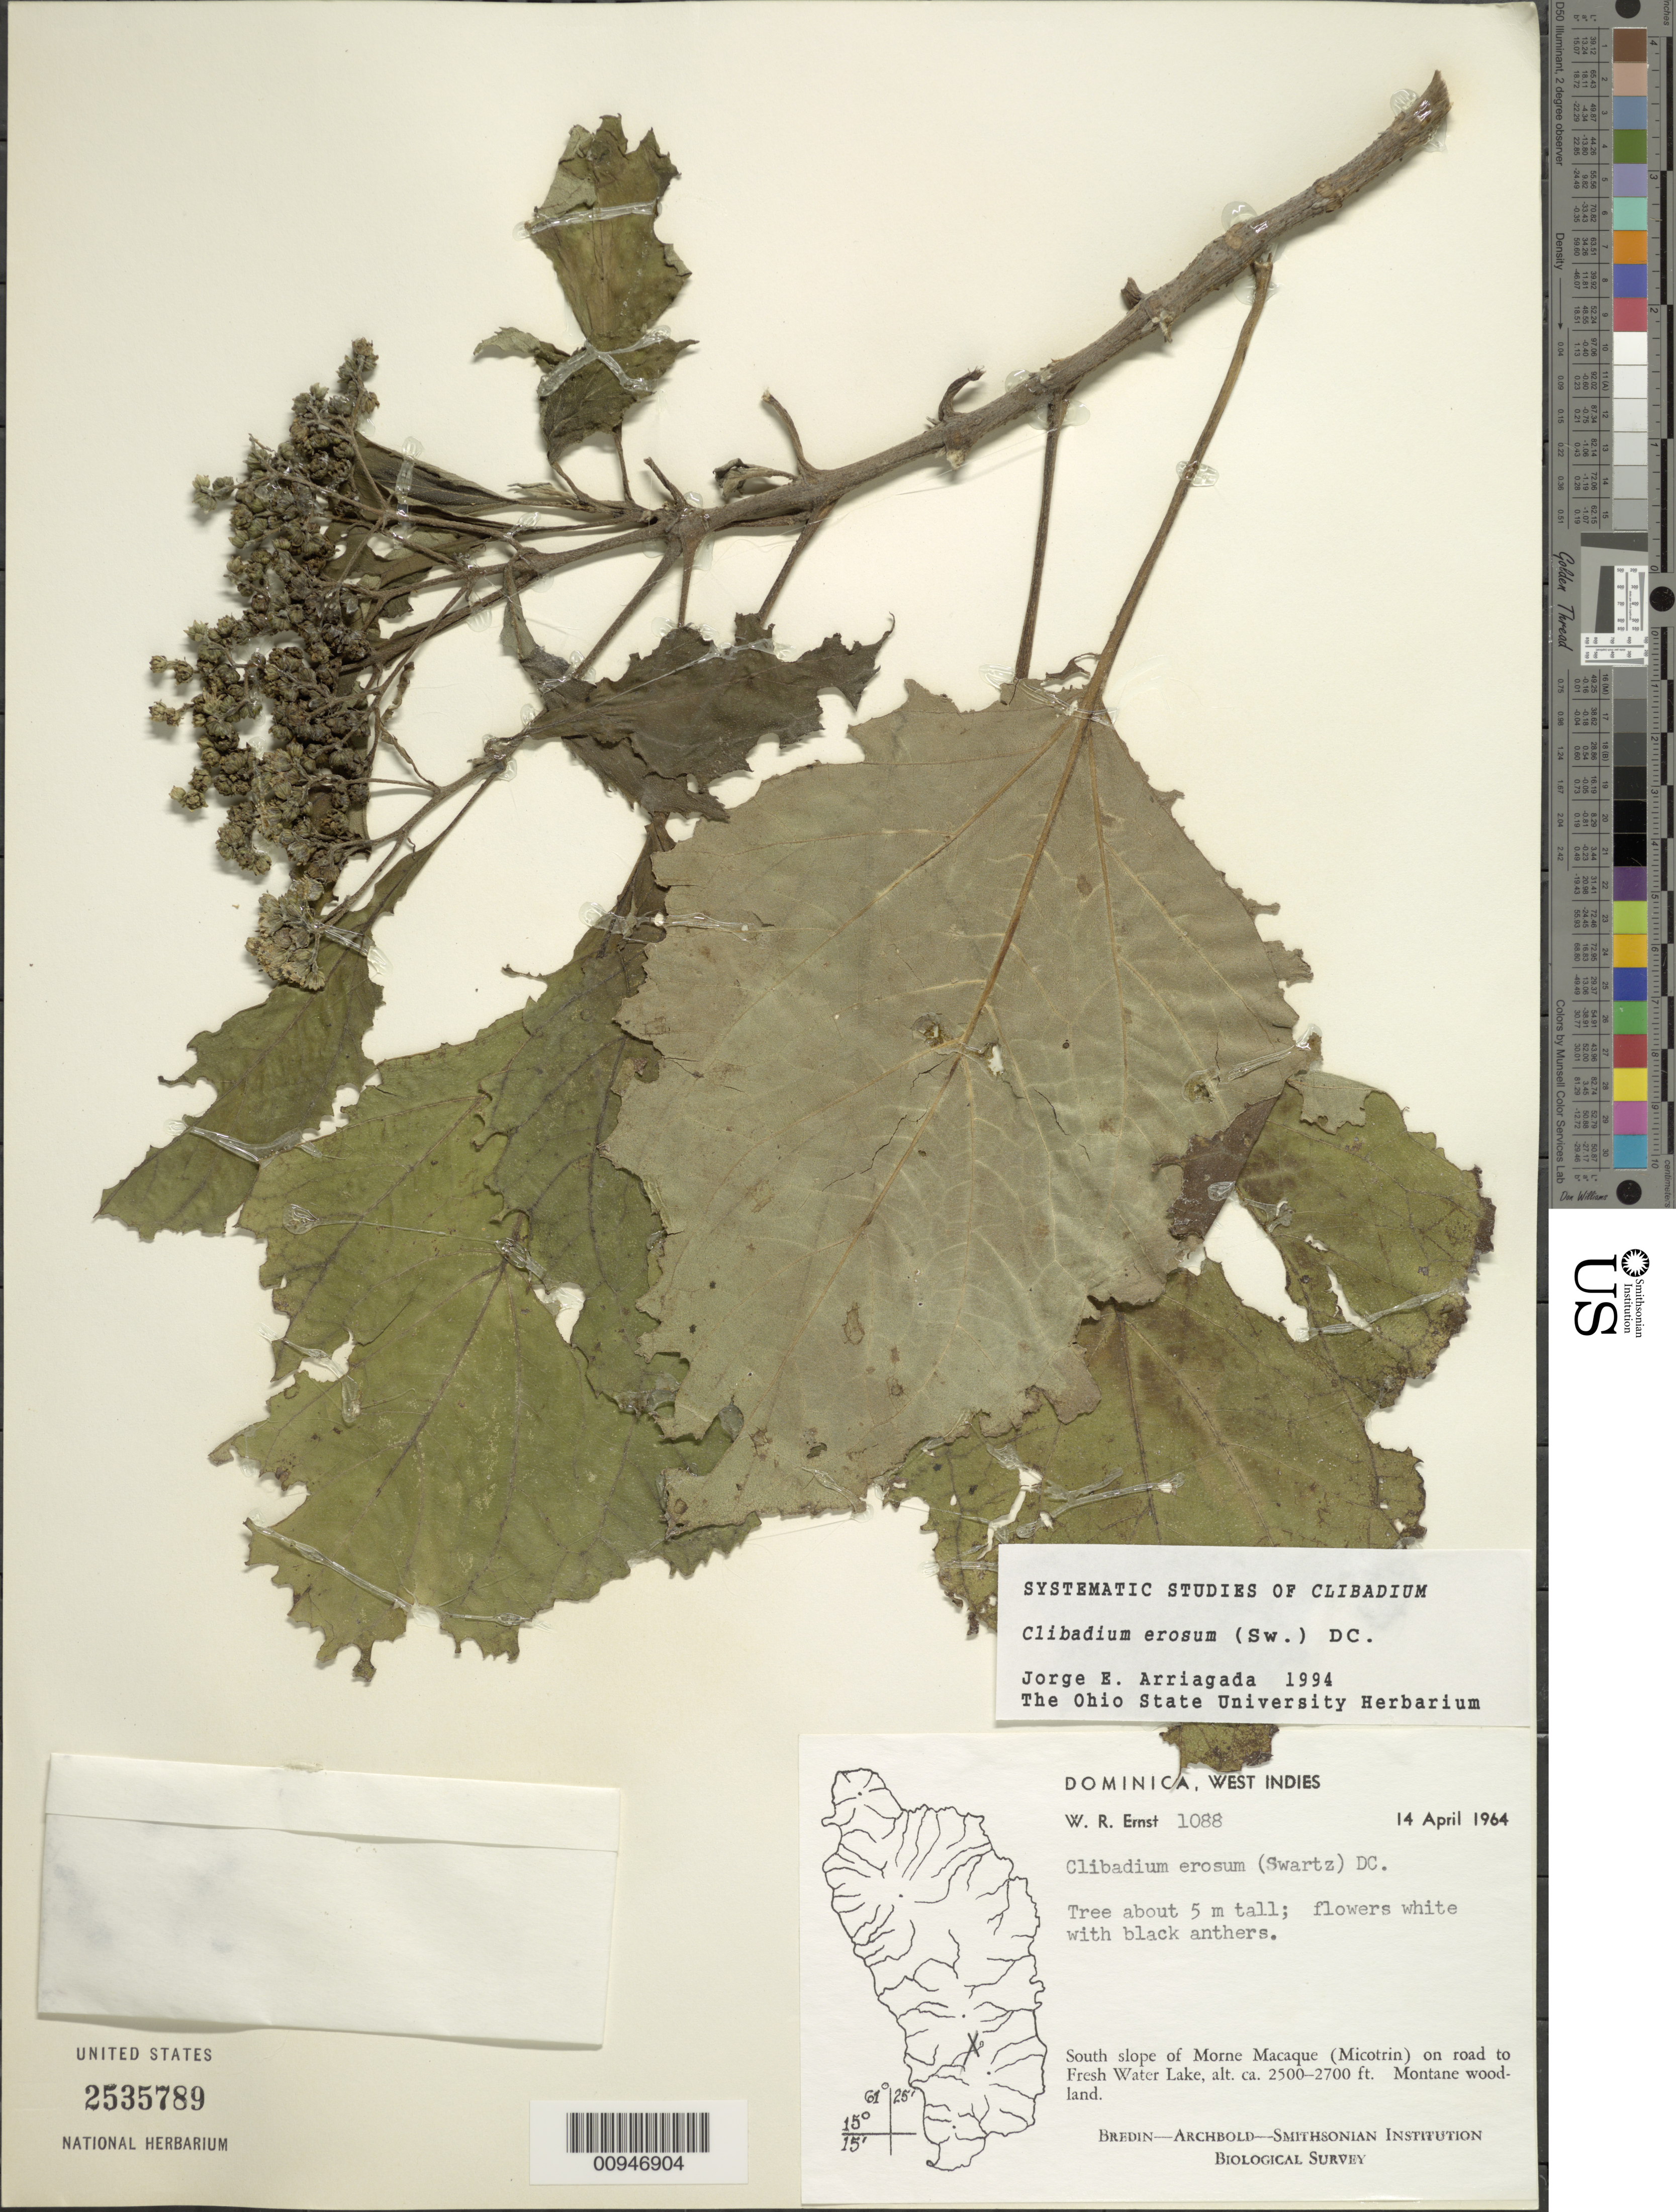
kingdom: Plantae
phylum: Tracheophyta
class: Magnoliopsida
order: Asterales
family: Asteraceae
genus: Clibadium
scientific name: Clibadium erosum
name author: (Sw.) DC.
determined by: Arriagada, J. E.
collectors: W. R. Ernst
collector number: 1088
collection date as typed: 14 Apr 1964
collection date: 1964-04-14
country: Dominica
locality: South slope of Morne Macaque (Micotrin) on road to Fresh Water Lake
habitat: Montane woodland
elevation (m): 762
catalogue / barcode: US 2535789